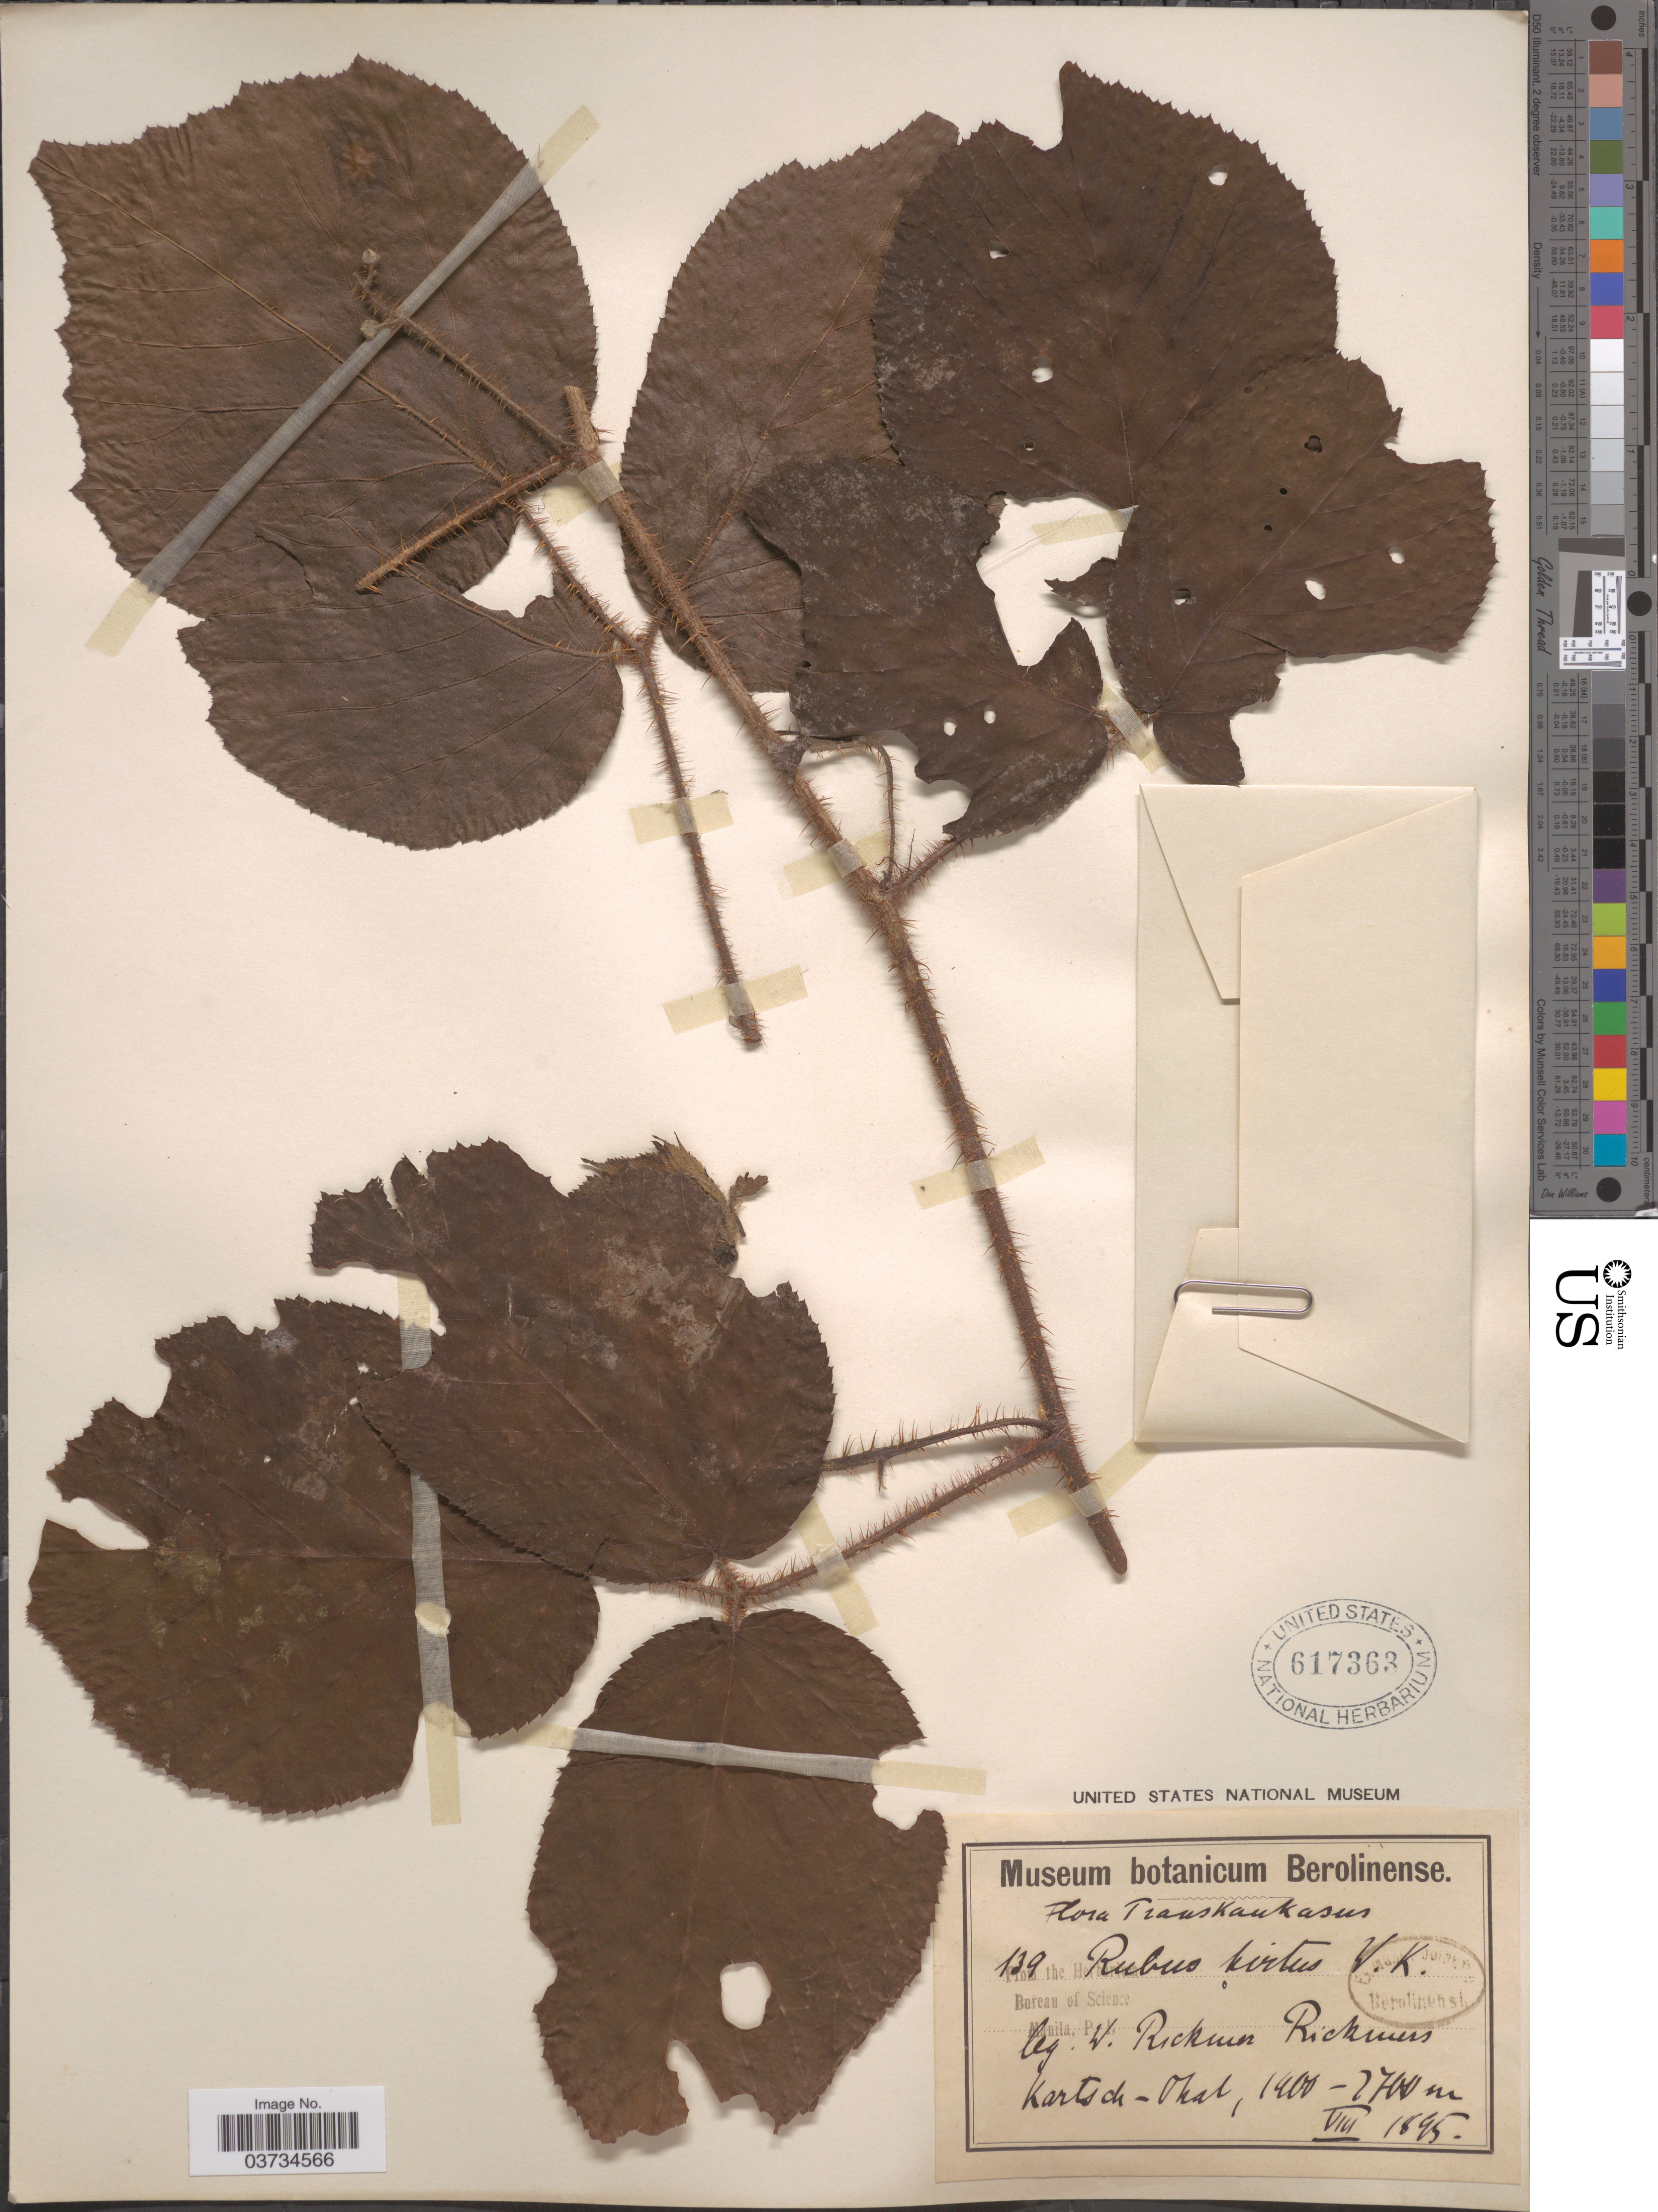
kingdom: Plantae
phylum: Tracheophyta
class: Magnoliopsida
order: Rosales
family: Rosaceae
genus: Rubus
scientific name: Rubus hirtus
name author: Waldst. & Kit.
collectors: W. Rickmers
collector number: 139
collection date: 1895-08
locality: Transkaukasus. Kartsch-Okal [interpreted].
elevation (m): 1900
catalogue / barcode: US 617363